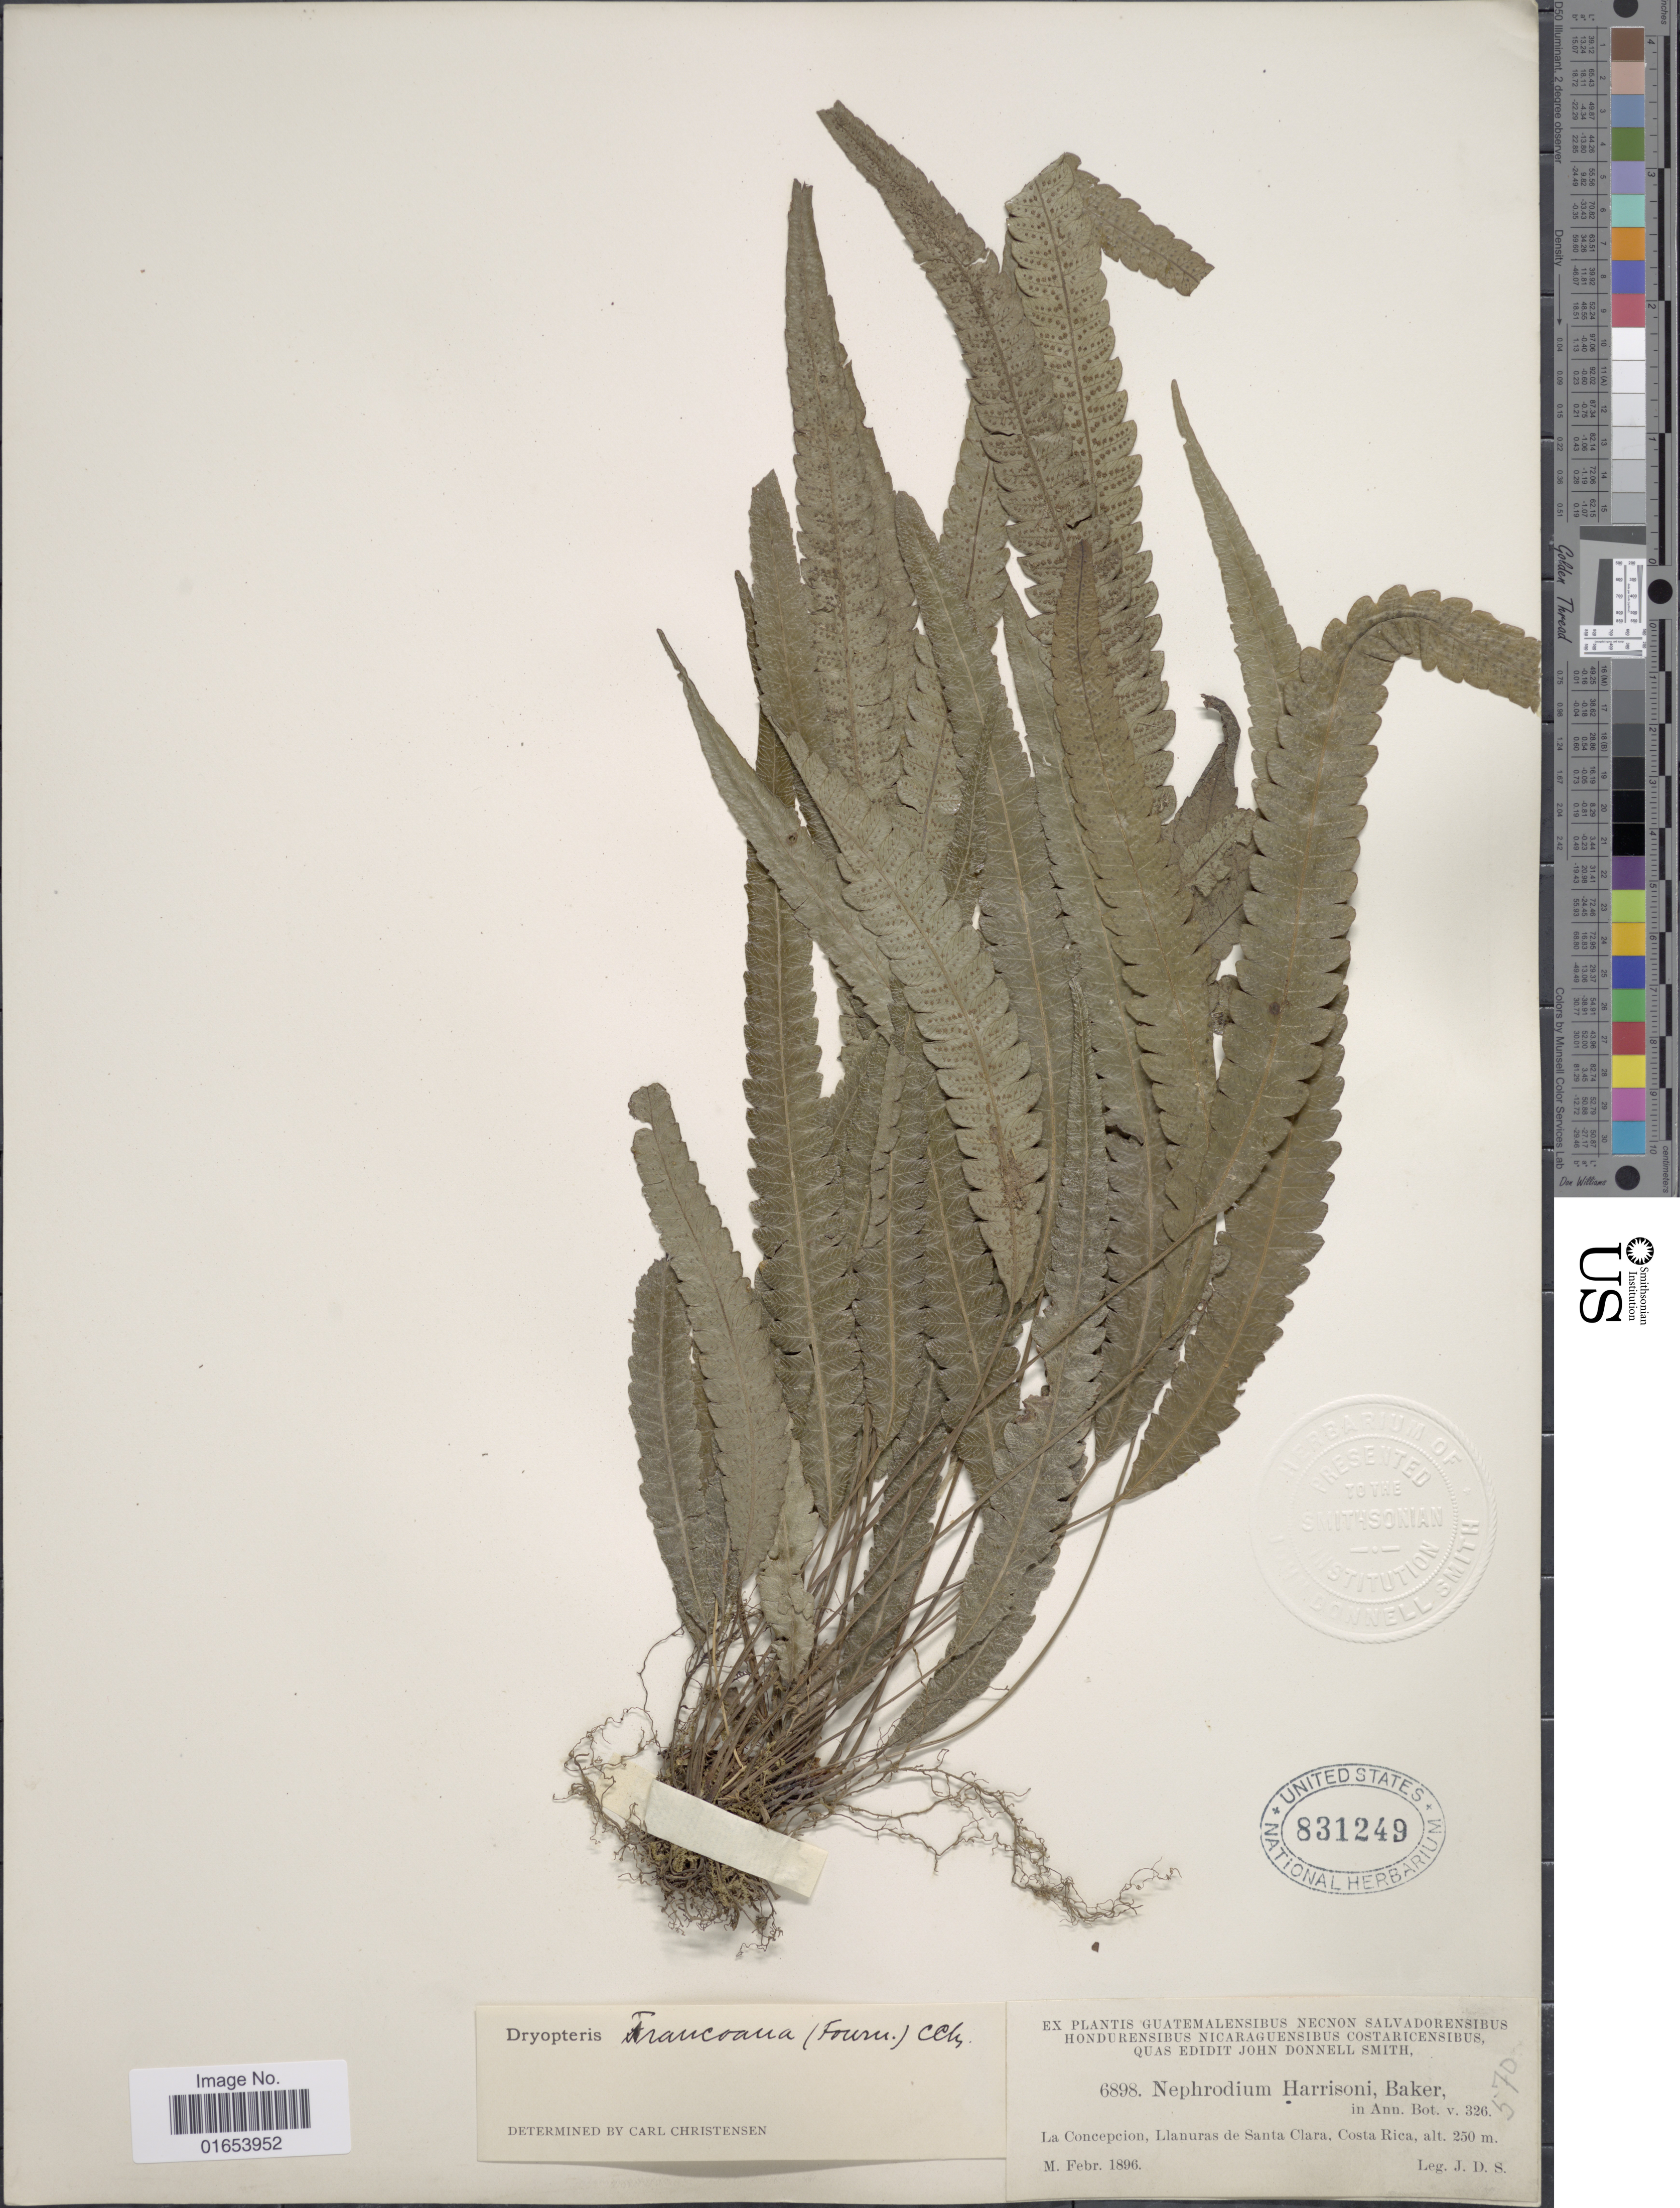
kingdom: Plantae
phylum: Tracheophyta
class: Polypodiopsida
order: Polypodiales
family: Thelypteridaceae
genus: Goniopteris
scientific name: Goniopteris francoana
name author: (E. Fourn.) Á. Löve & D. Löve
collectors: J. Donnell Smith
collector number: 6898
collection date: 1896-02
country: Costa Rica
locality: La Concepcion, Llanuras de Santa Clara, Costa Rica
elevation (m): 250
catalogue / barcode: US 831249